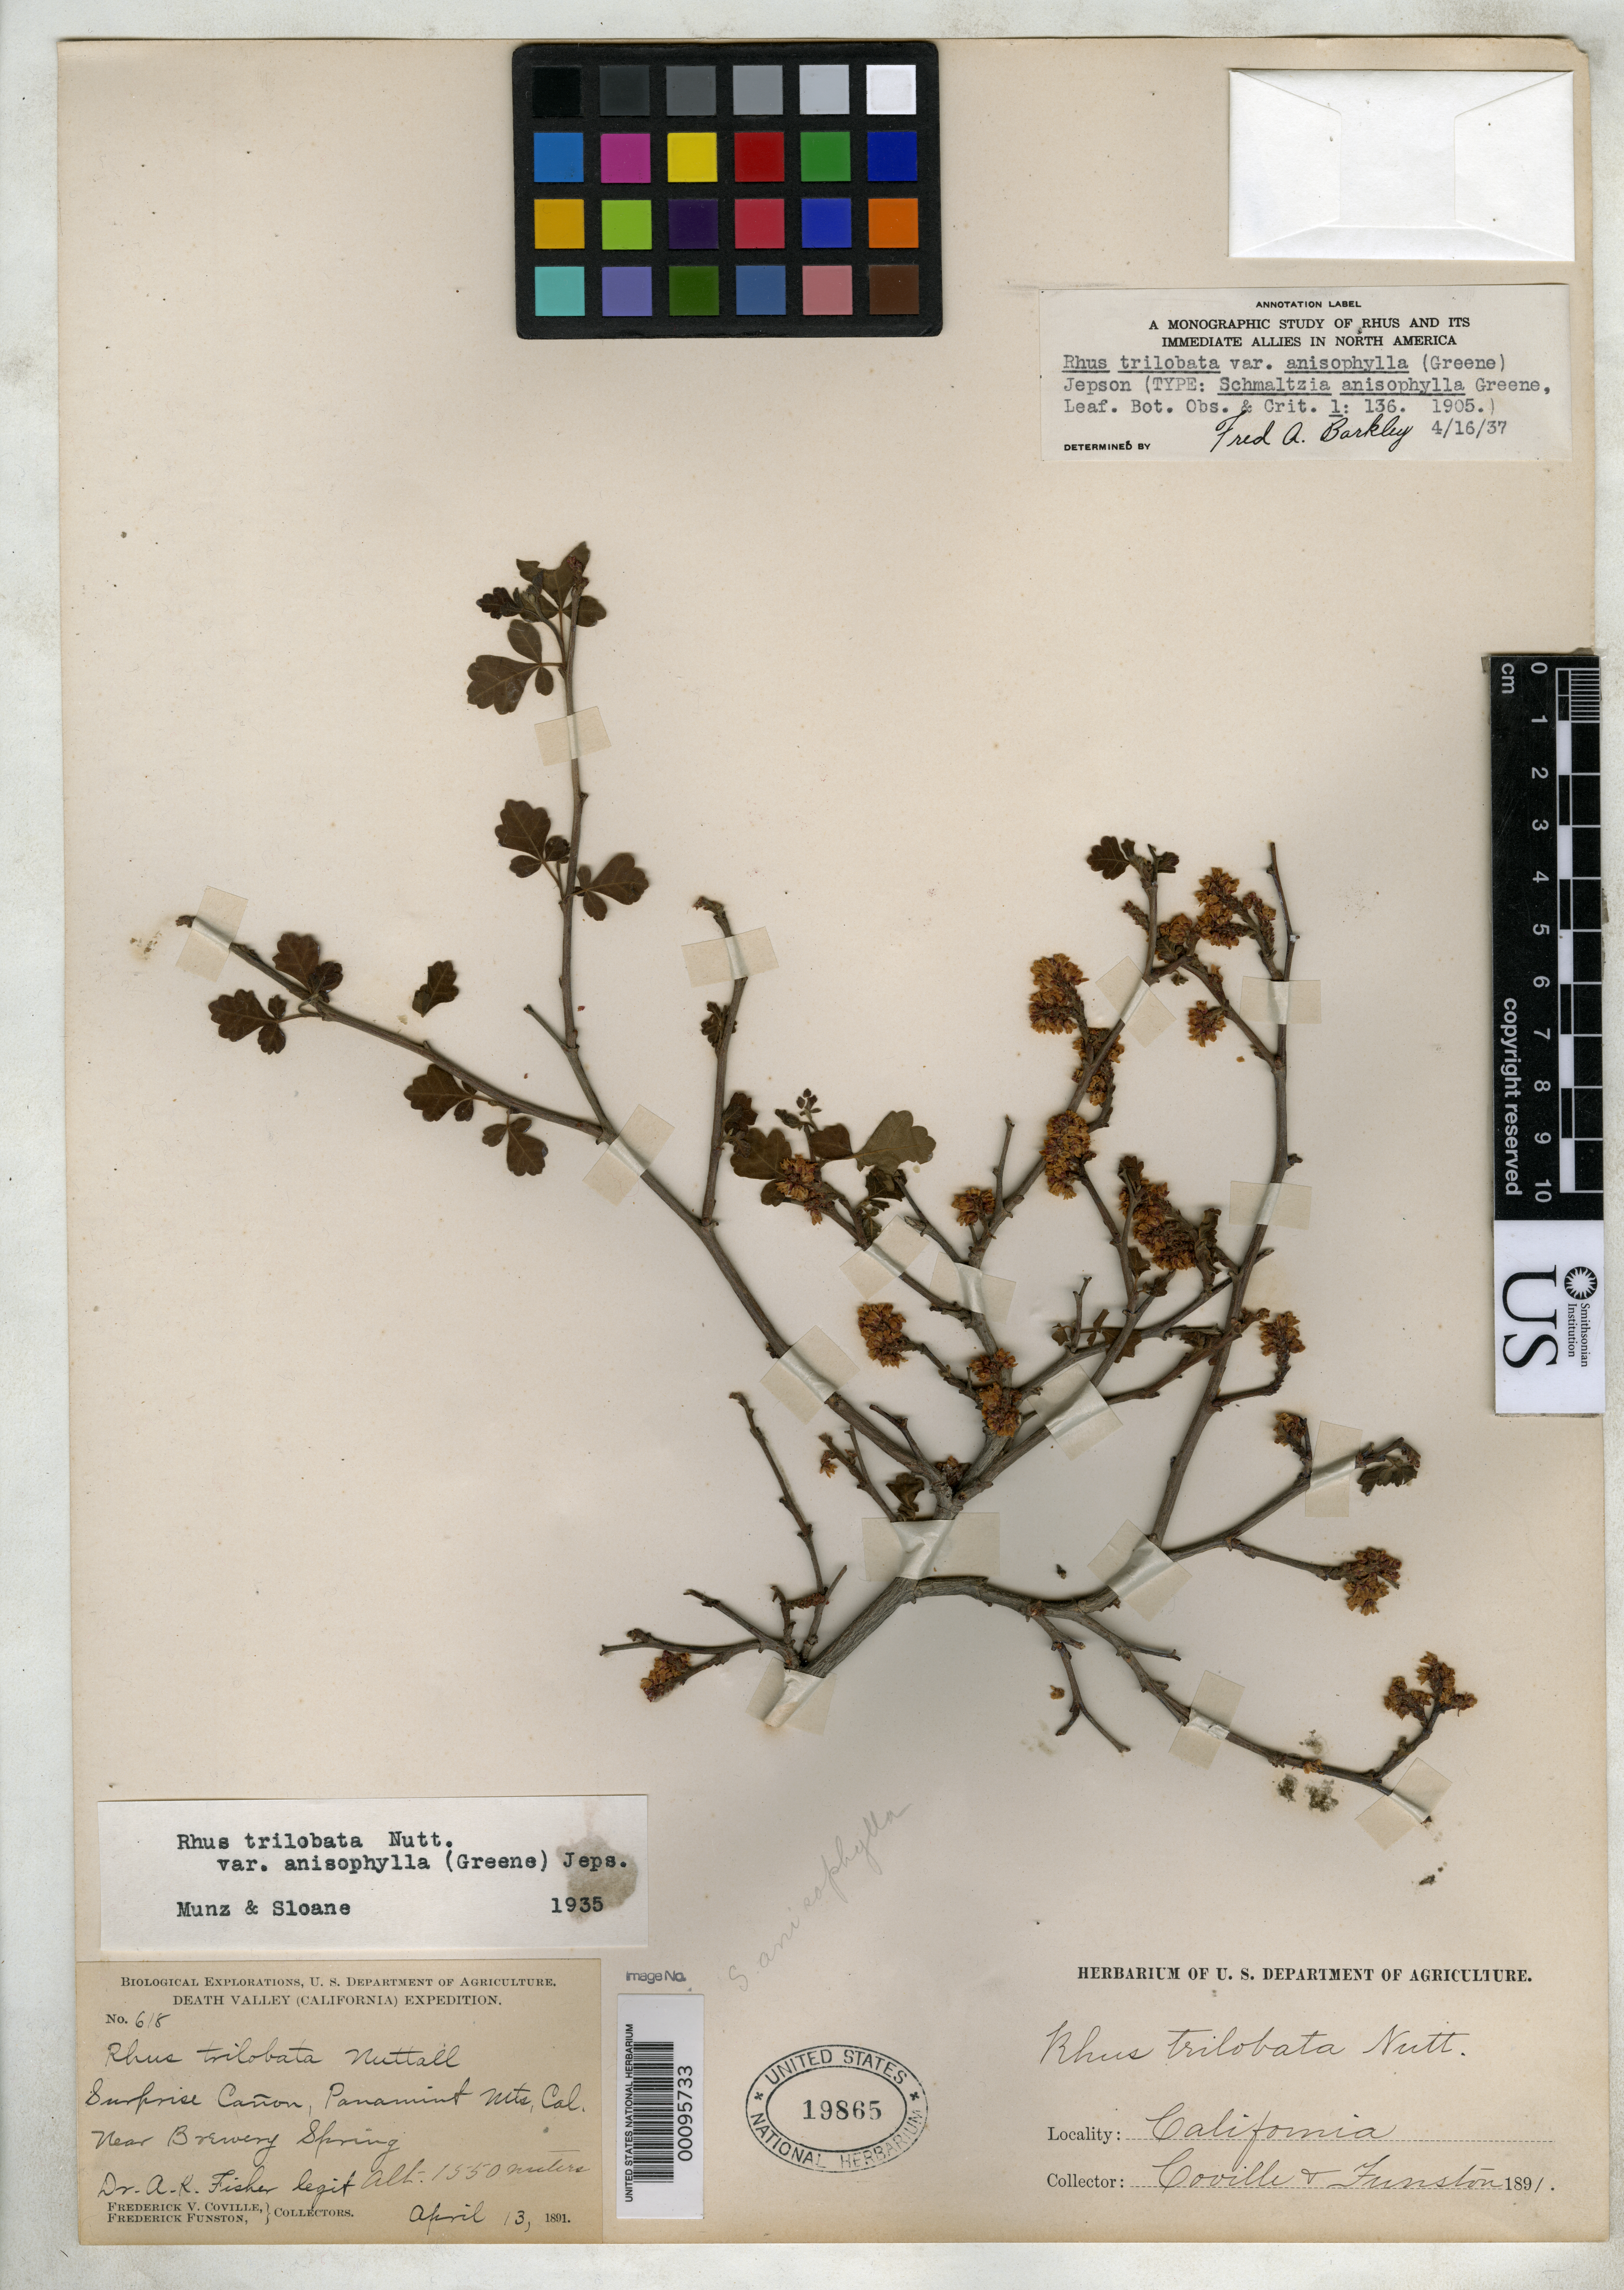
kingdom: Plantae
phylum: Tracheophyta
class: Magnoliopsida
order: Sapindales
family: Anacardiaceae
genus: Schmaltzia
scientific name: Schmaltzia anisophylla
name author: Greene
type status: Holotype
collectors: A. K. Fisher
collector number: Death Valley Exp. 618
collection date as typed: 13 Apr 1891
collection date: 1891-04-13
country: United States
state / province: California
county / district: Inyo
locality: Panamint Mts., Surprise Canyon.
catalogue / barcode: US 19865